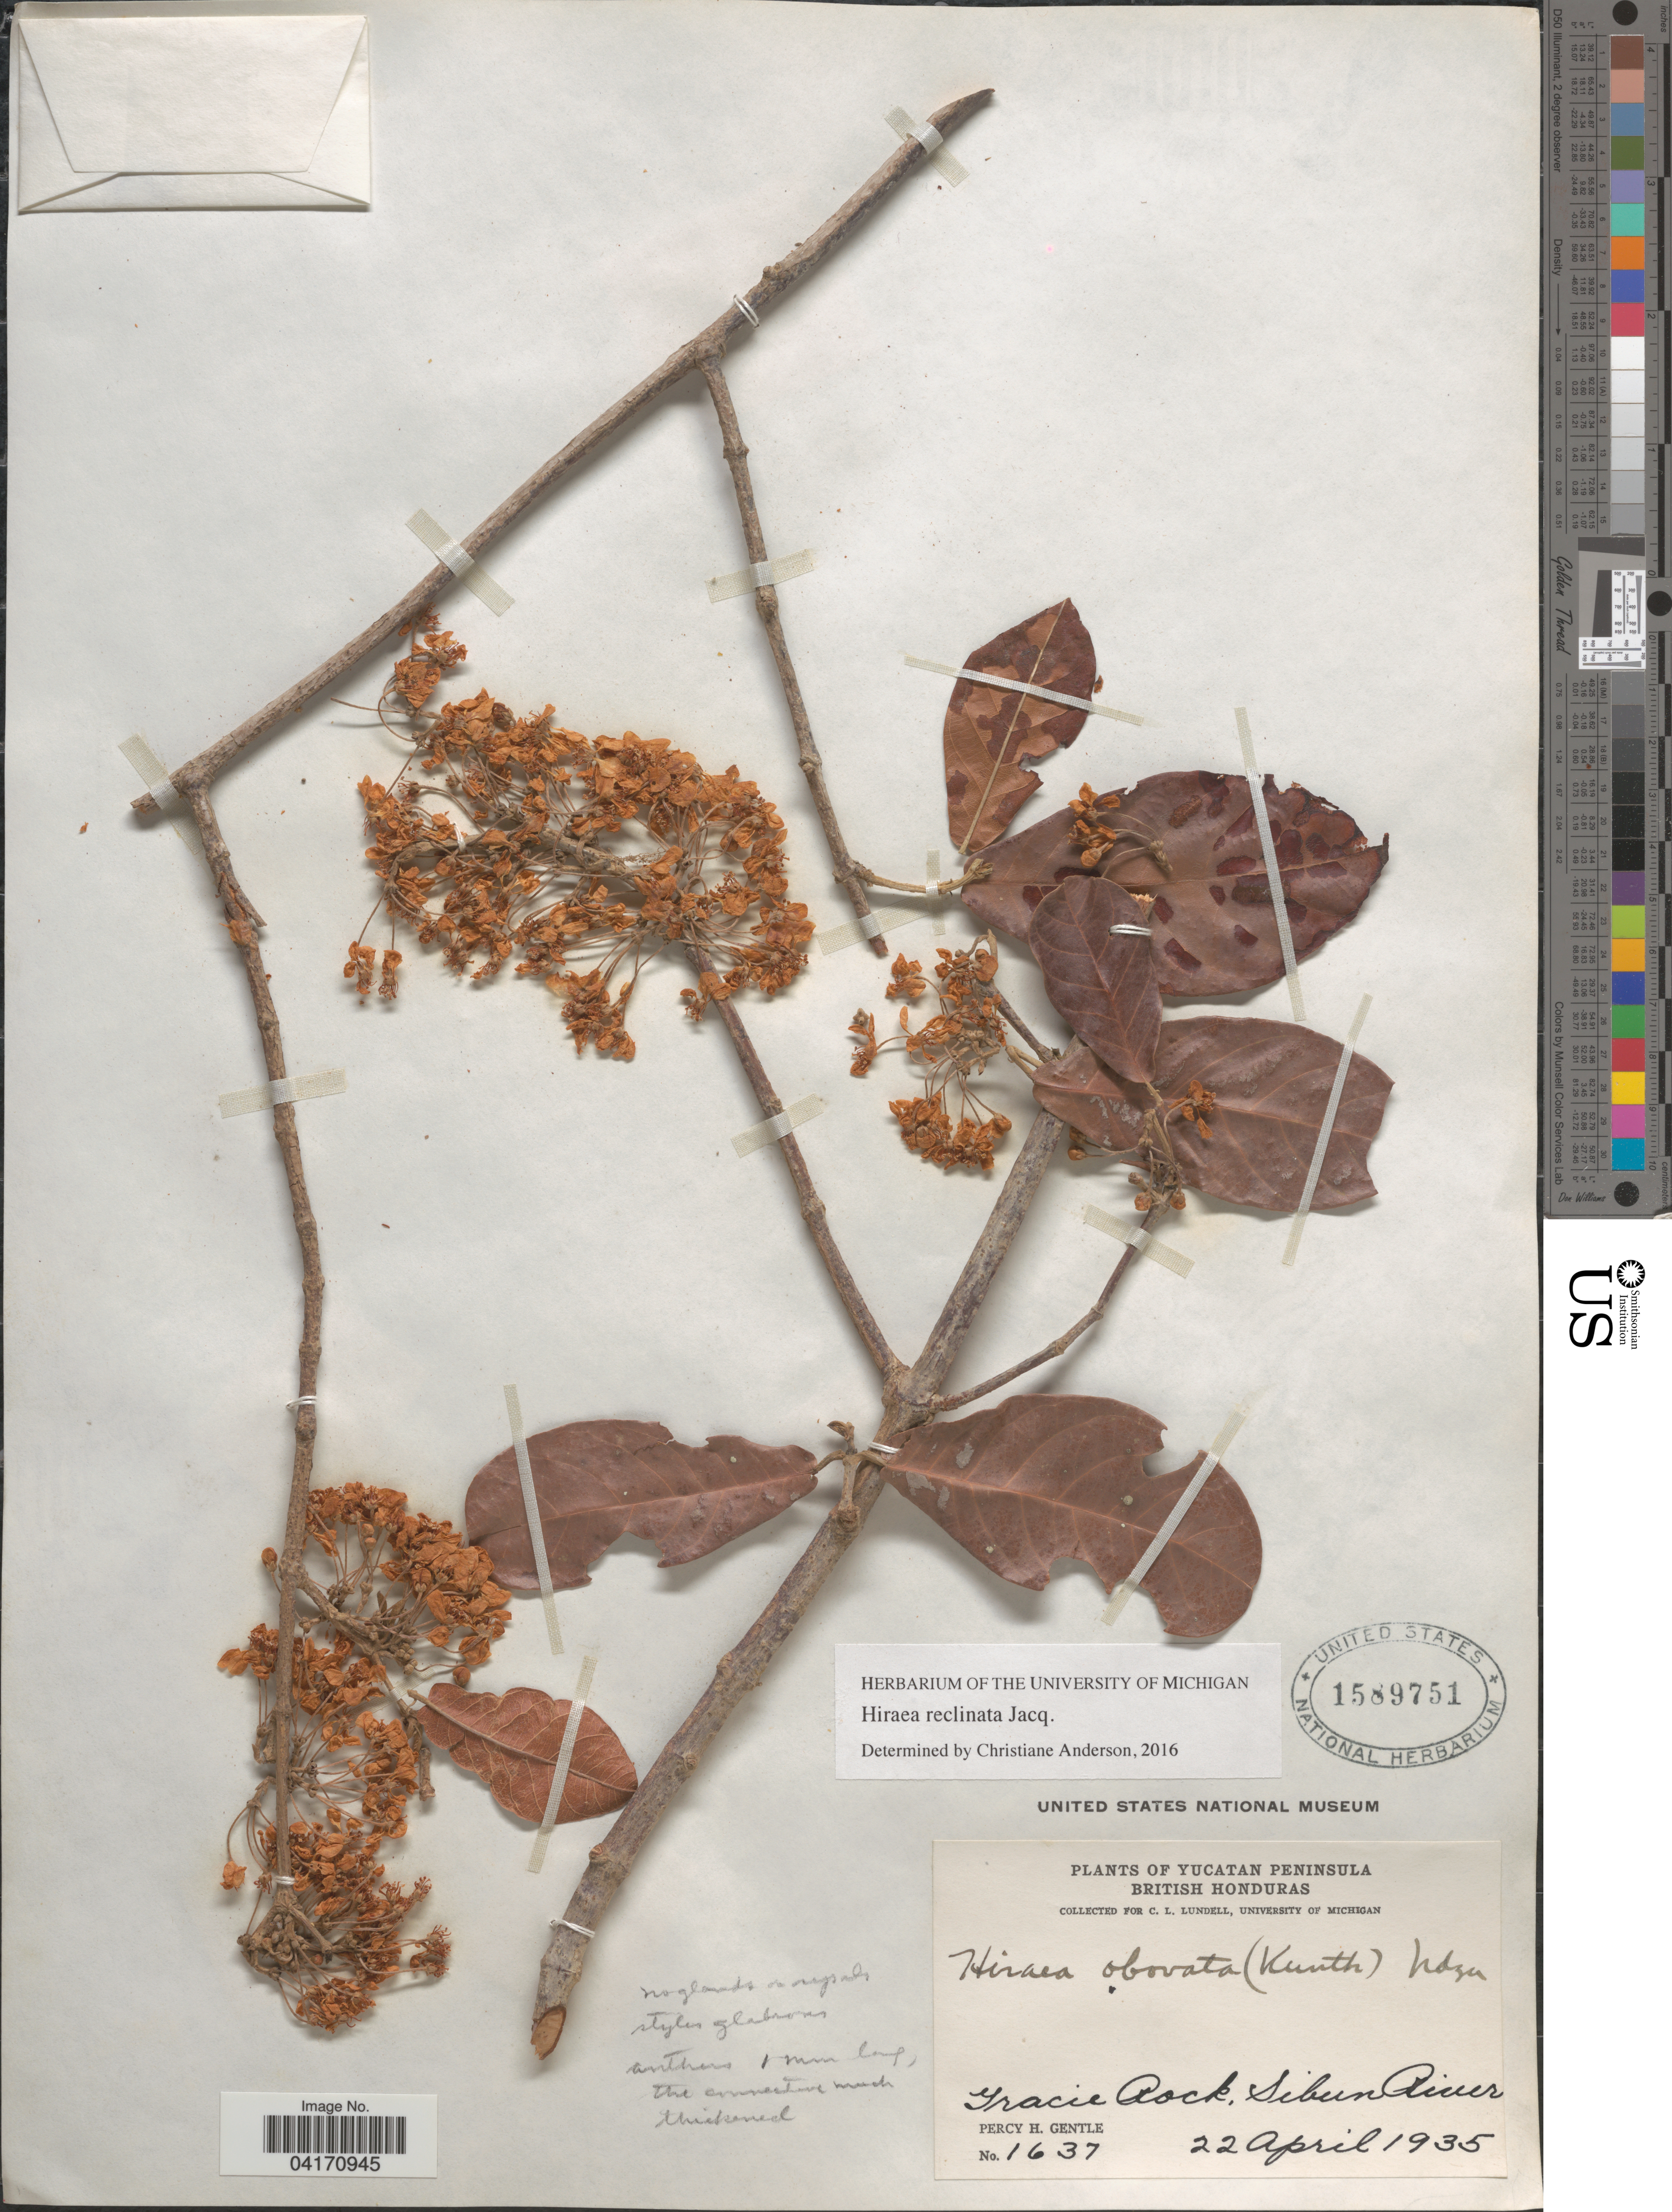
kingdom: Plantae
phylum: Tracheophyta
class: Magnoliopsida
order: Malpighiales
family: Malpighiaceae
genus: Hiraea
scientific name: Hiraea reclinata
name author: Jacq.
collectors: P. H. Gentle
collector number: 1637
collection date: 1935-04-22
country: Belize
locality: Yucatan Peninsula. British Honduras. Gracie Rock, Sibun River.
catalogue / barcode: US 1589751